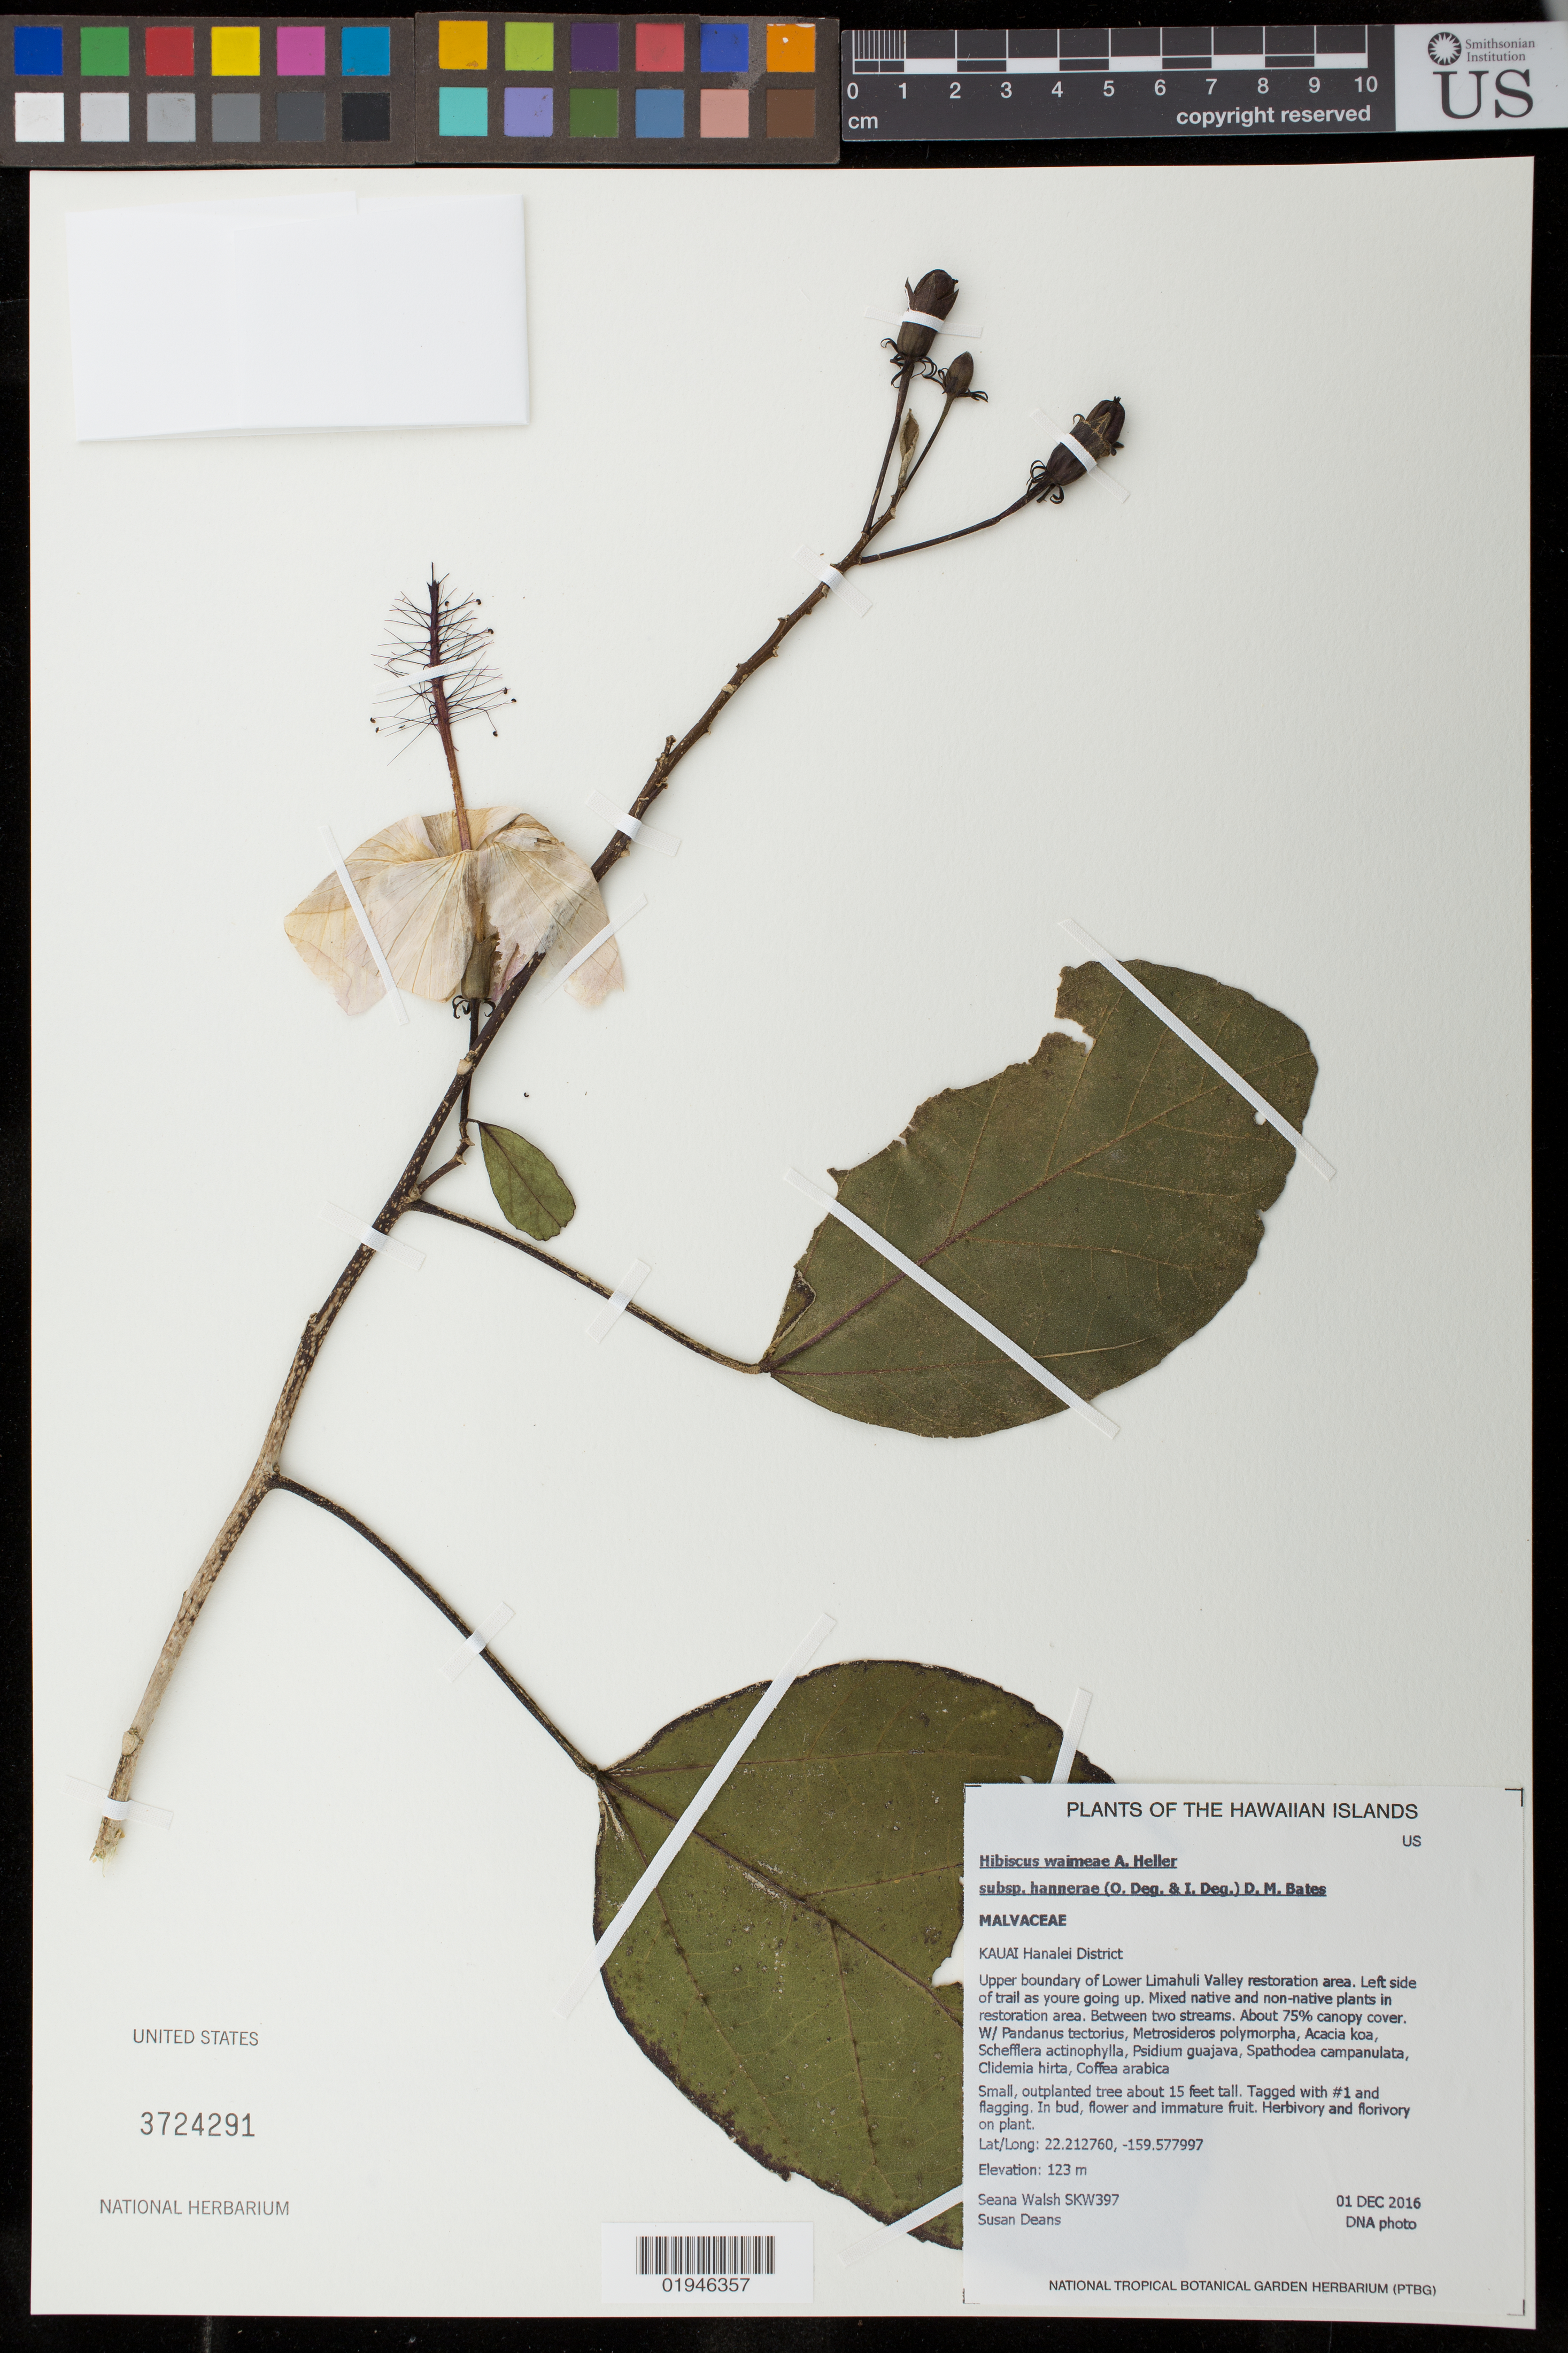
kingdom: Plantae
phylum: Tracheophyta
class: Magnoliopsida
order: Malvales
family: Malvaceae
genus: Hibiscus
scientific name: Hibiscus waimeae subsp. hannerae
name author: (O. Deg. & I. Deg.) D.M. Bates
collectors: S. Walsh & S. Deans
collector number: SKW397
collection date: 2016-12-01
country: United States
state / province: Hawaii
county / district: Kauai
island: Kaua'i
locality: Hanalei District, Upper boundary of Lower Limahuli Valley restoration area, left side of trail going up.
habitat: Restoration area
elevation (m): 123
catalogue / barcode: US 3724291